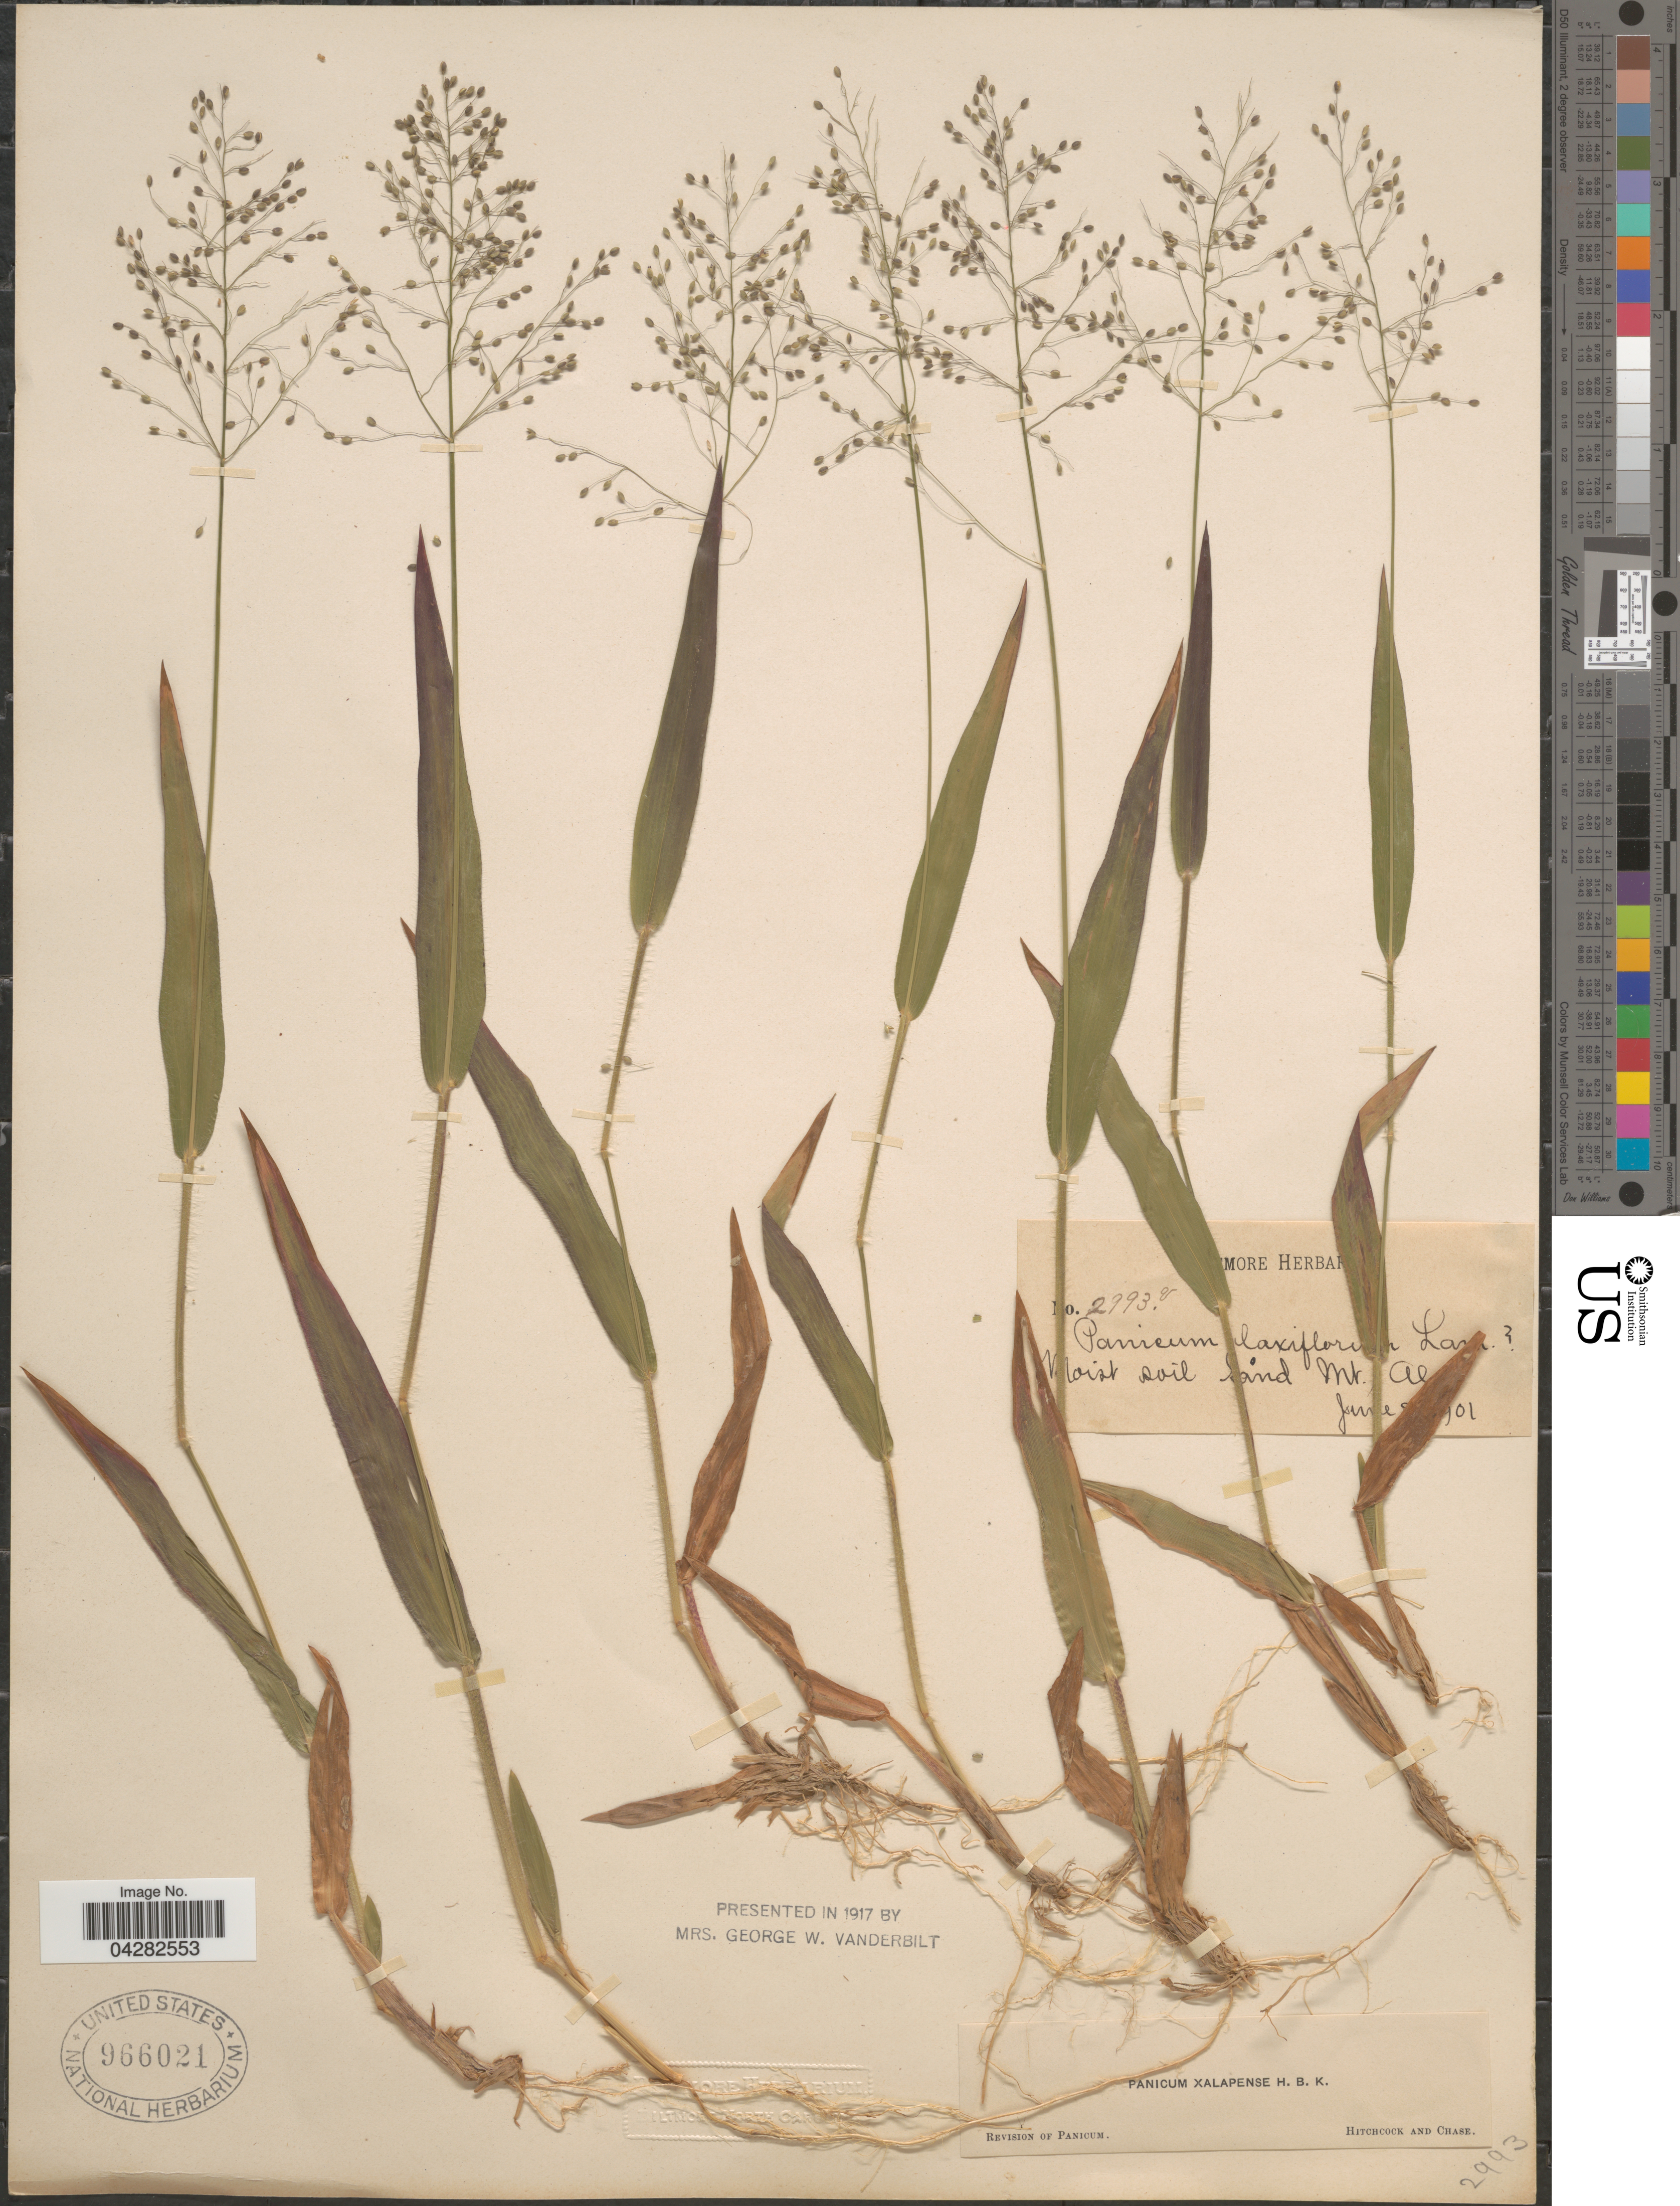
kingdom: Plantae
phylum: Tracheophyta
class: Liliopsida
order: Poales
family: Poaceae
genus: Dichanthelium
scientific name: Dichanthelium laxiflorum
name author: (Lam.) Gould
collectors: ex herb. Biltmore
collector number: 2993v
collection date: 1901-06-09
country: United States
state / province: Alabama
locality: Sand Mt.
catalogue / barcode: US 966021